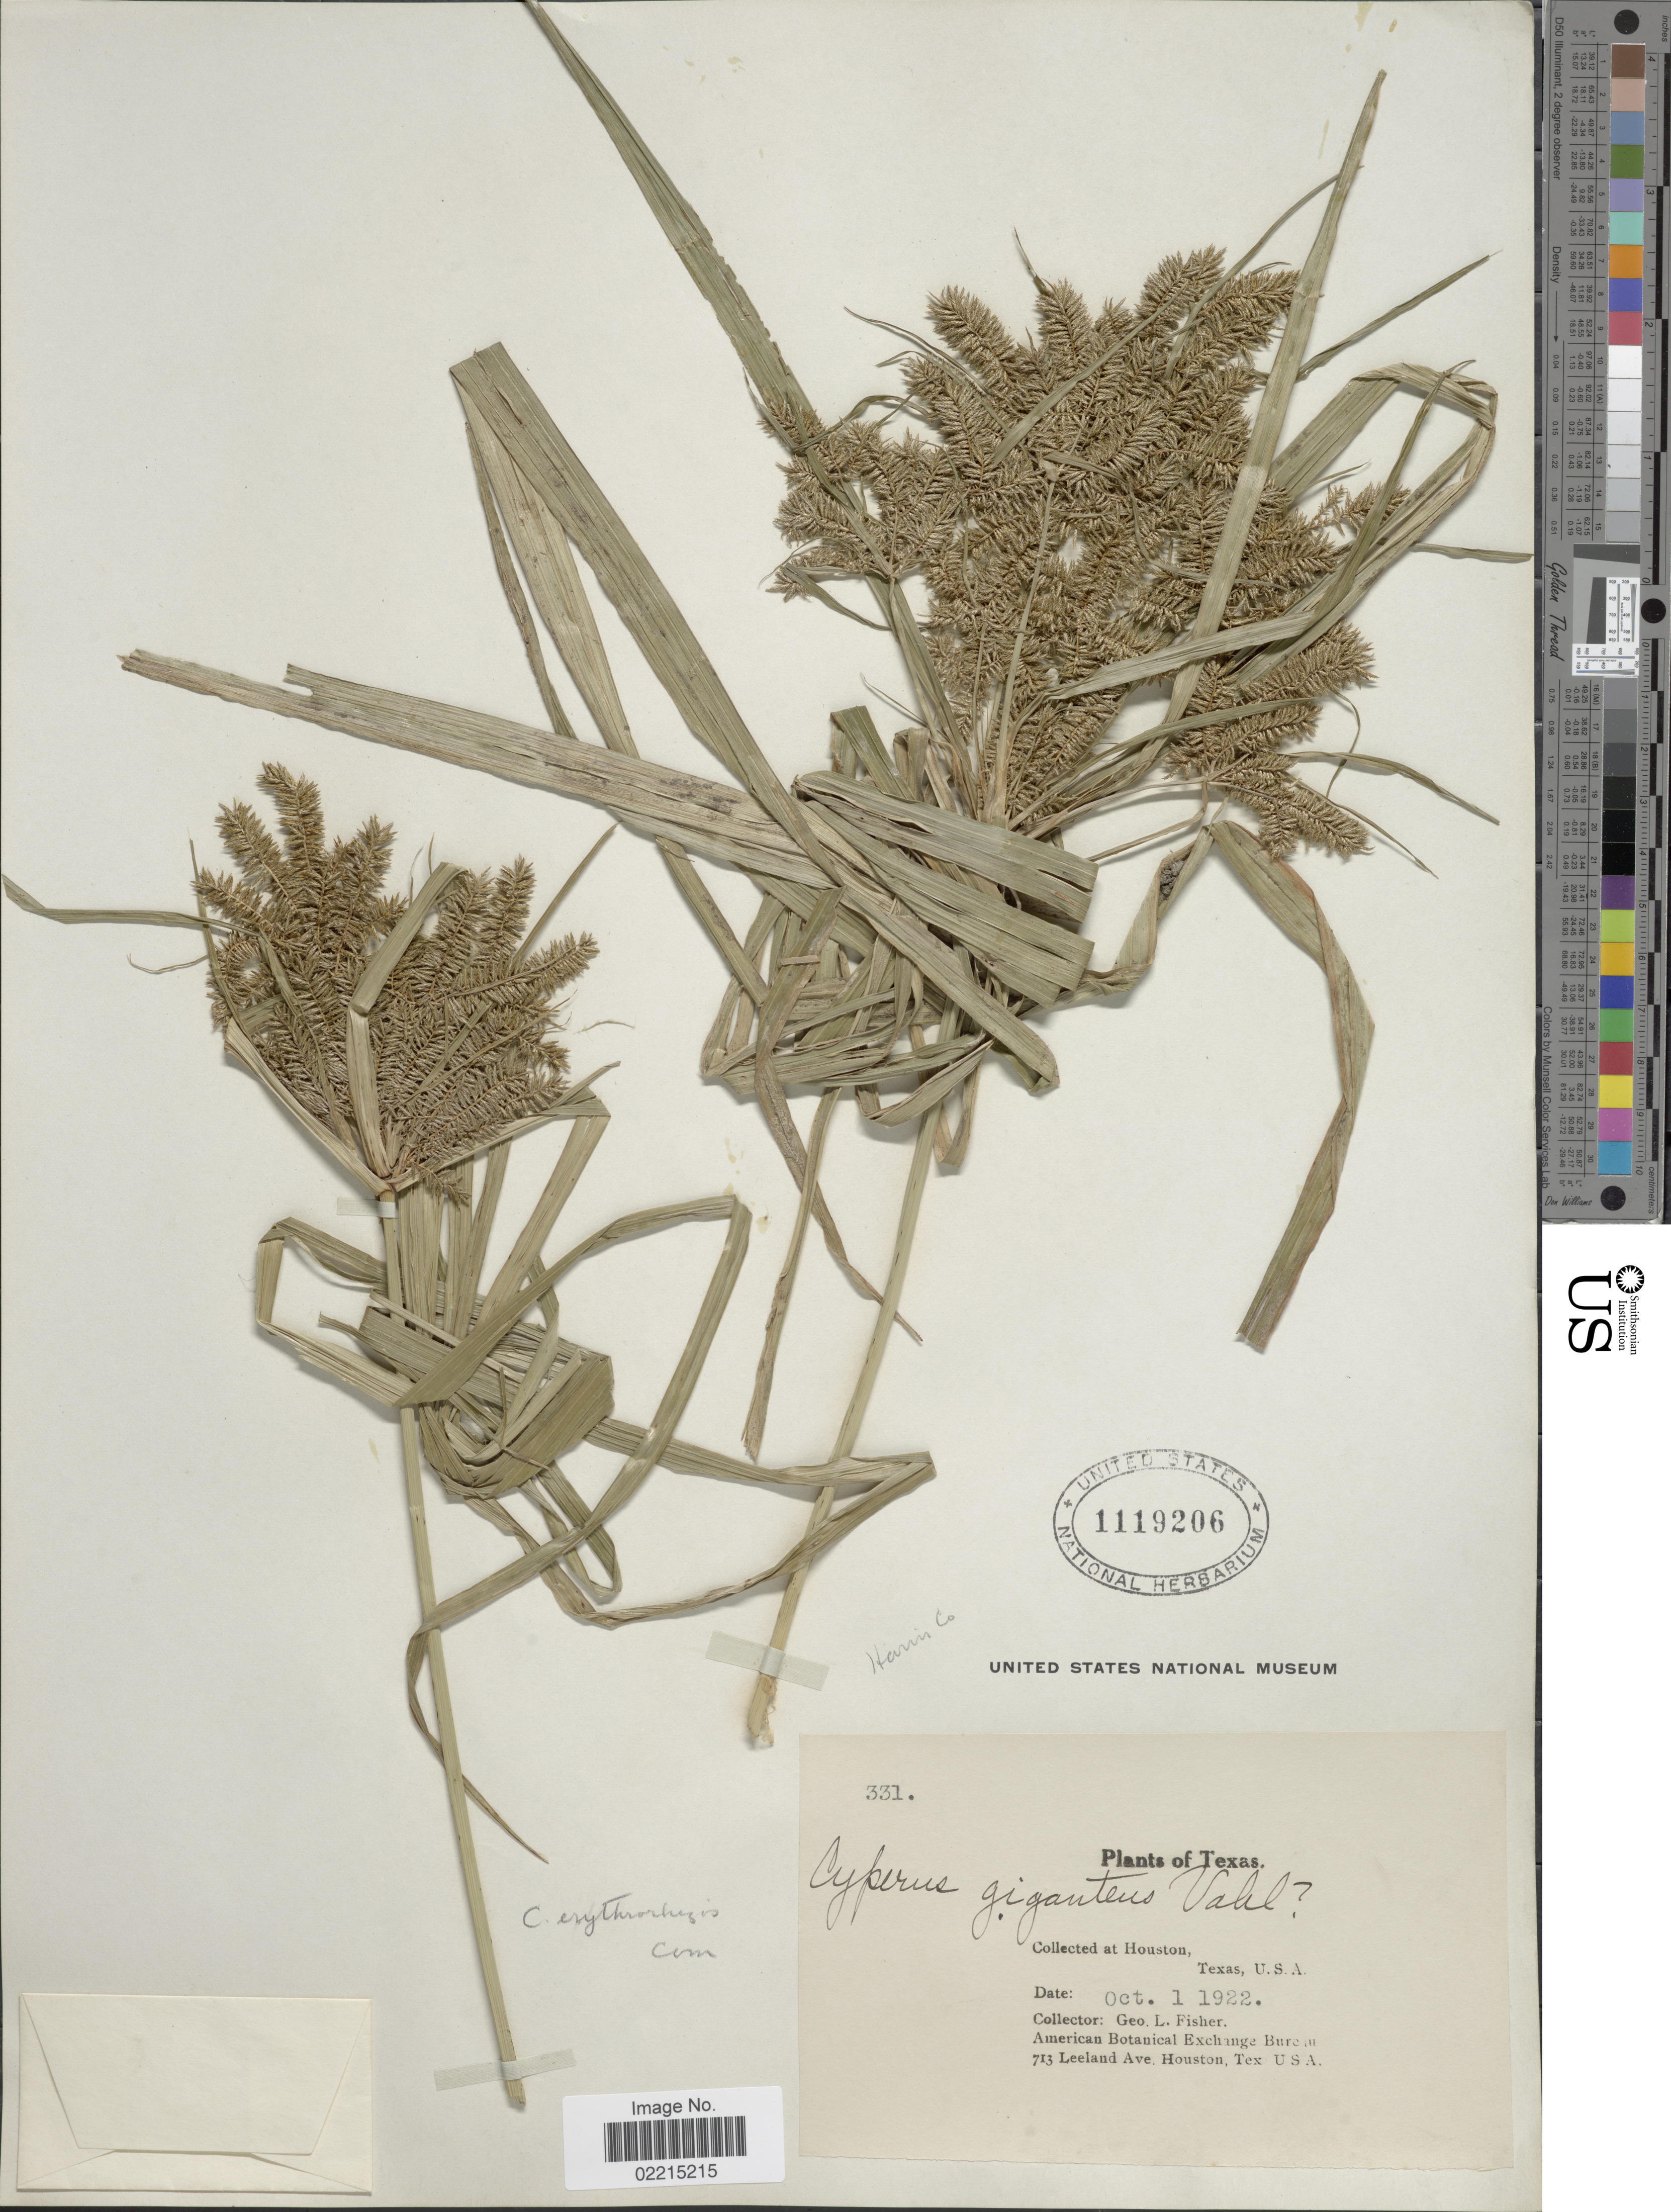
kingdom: Plantae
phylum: Tracheophyta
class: Liliopsida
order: Poales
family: Cyperaceae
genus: Cyperus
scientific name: Cyperus erythrorhizos Muhl.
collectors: G. L. Fisher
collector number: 331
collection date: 1922-10-01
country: United States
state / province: Texas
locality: Houston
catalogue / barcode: US 1119206